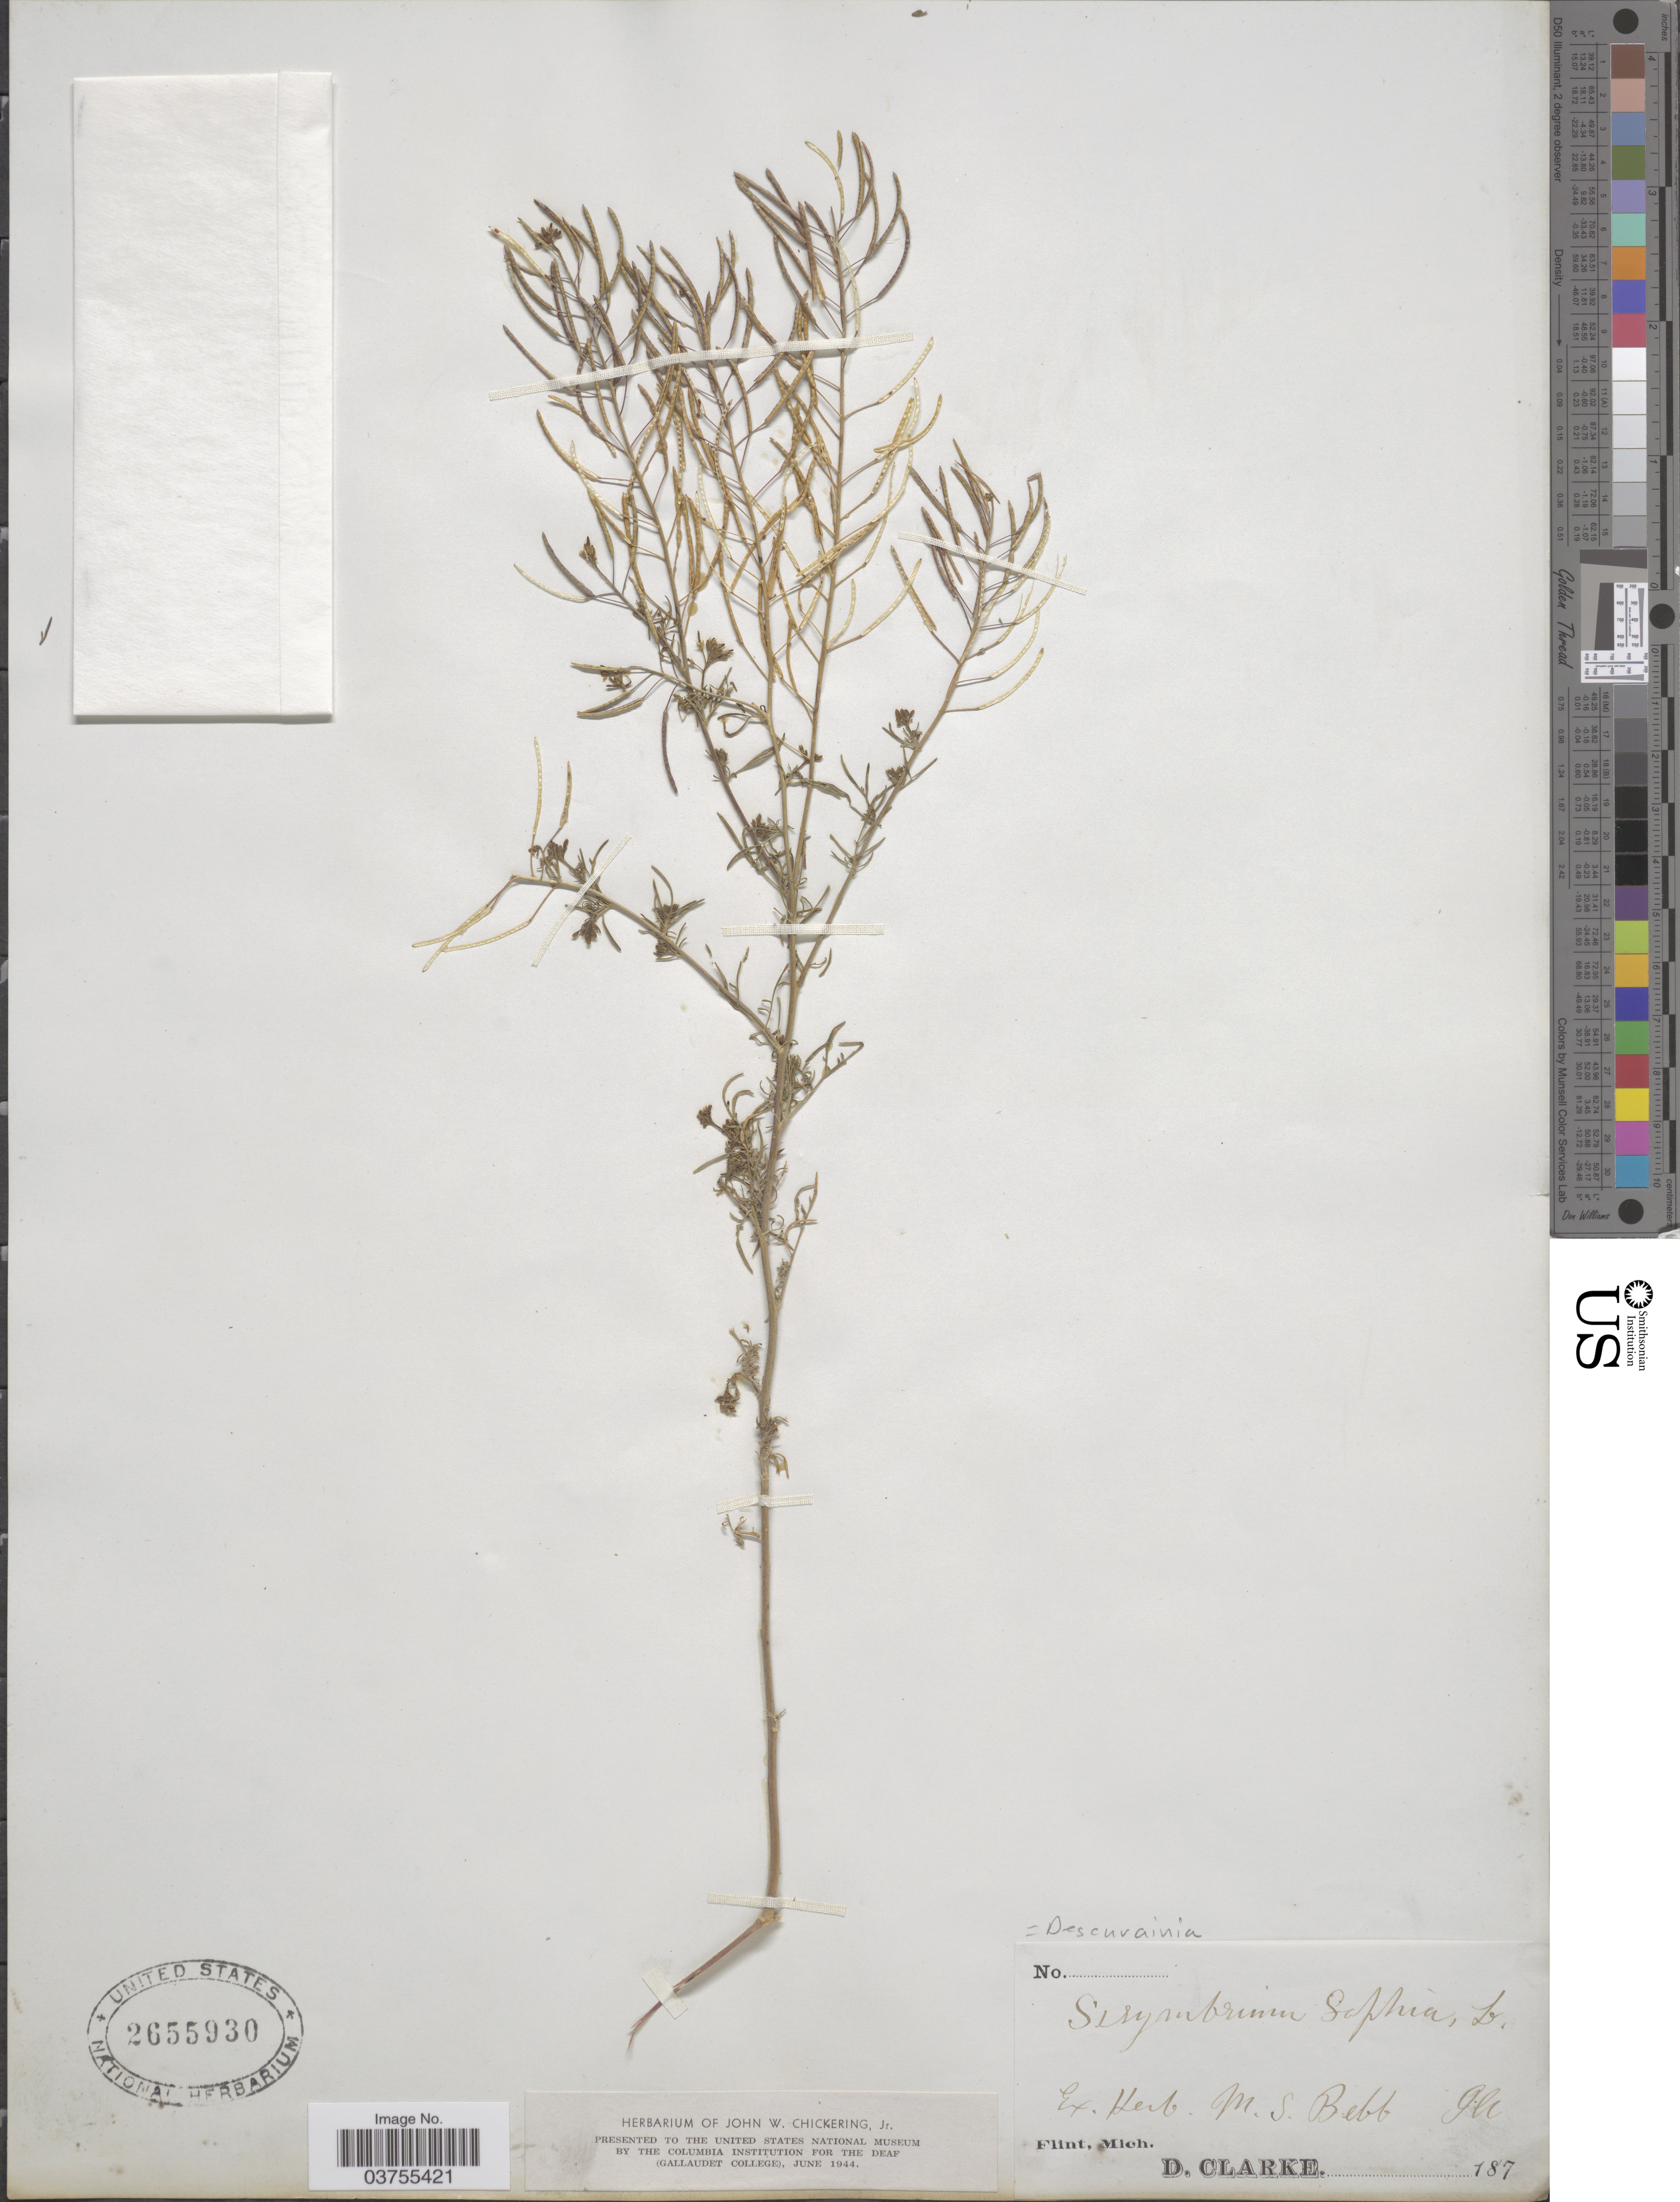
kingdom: Plantae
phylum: Tracheophyta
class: Magnoliopsida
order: Brassicales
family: Brassicaceae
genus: Descurainia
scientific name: Descurainia sophia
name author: (L.) Webb ex Prantl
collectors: D. Clarke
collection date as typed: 187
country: United States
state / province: Michigan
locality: Flint.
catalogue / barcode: US 2655930